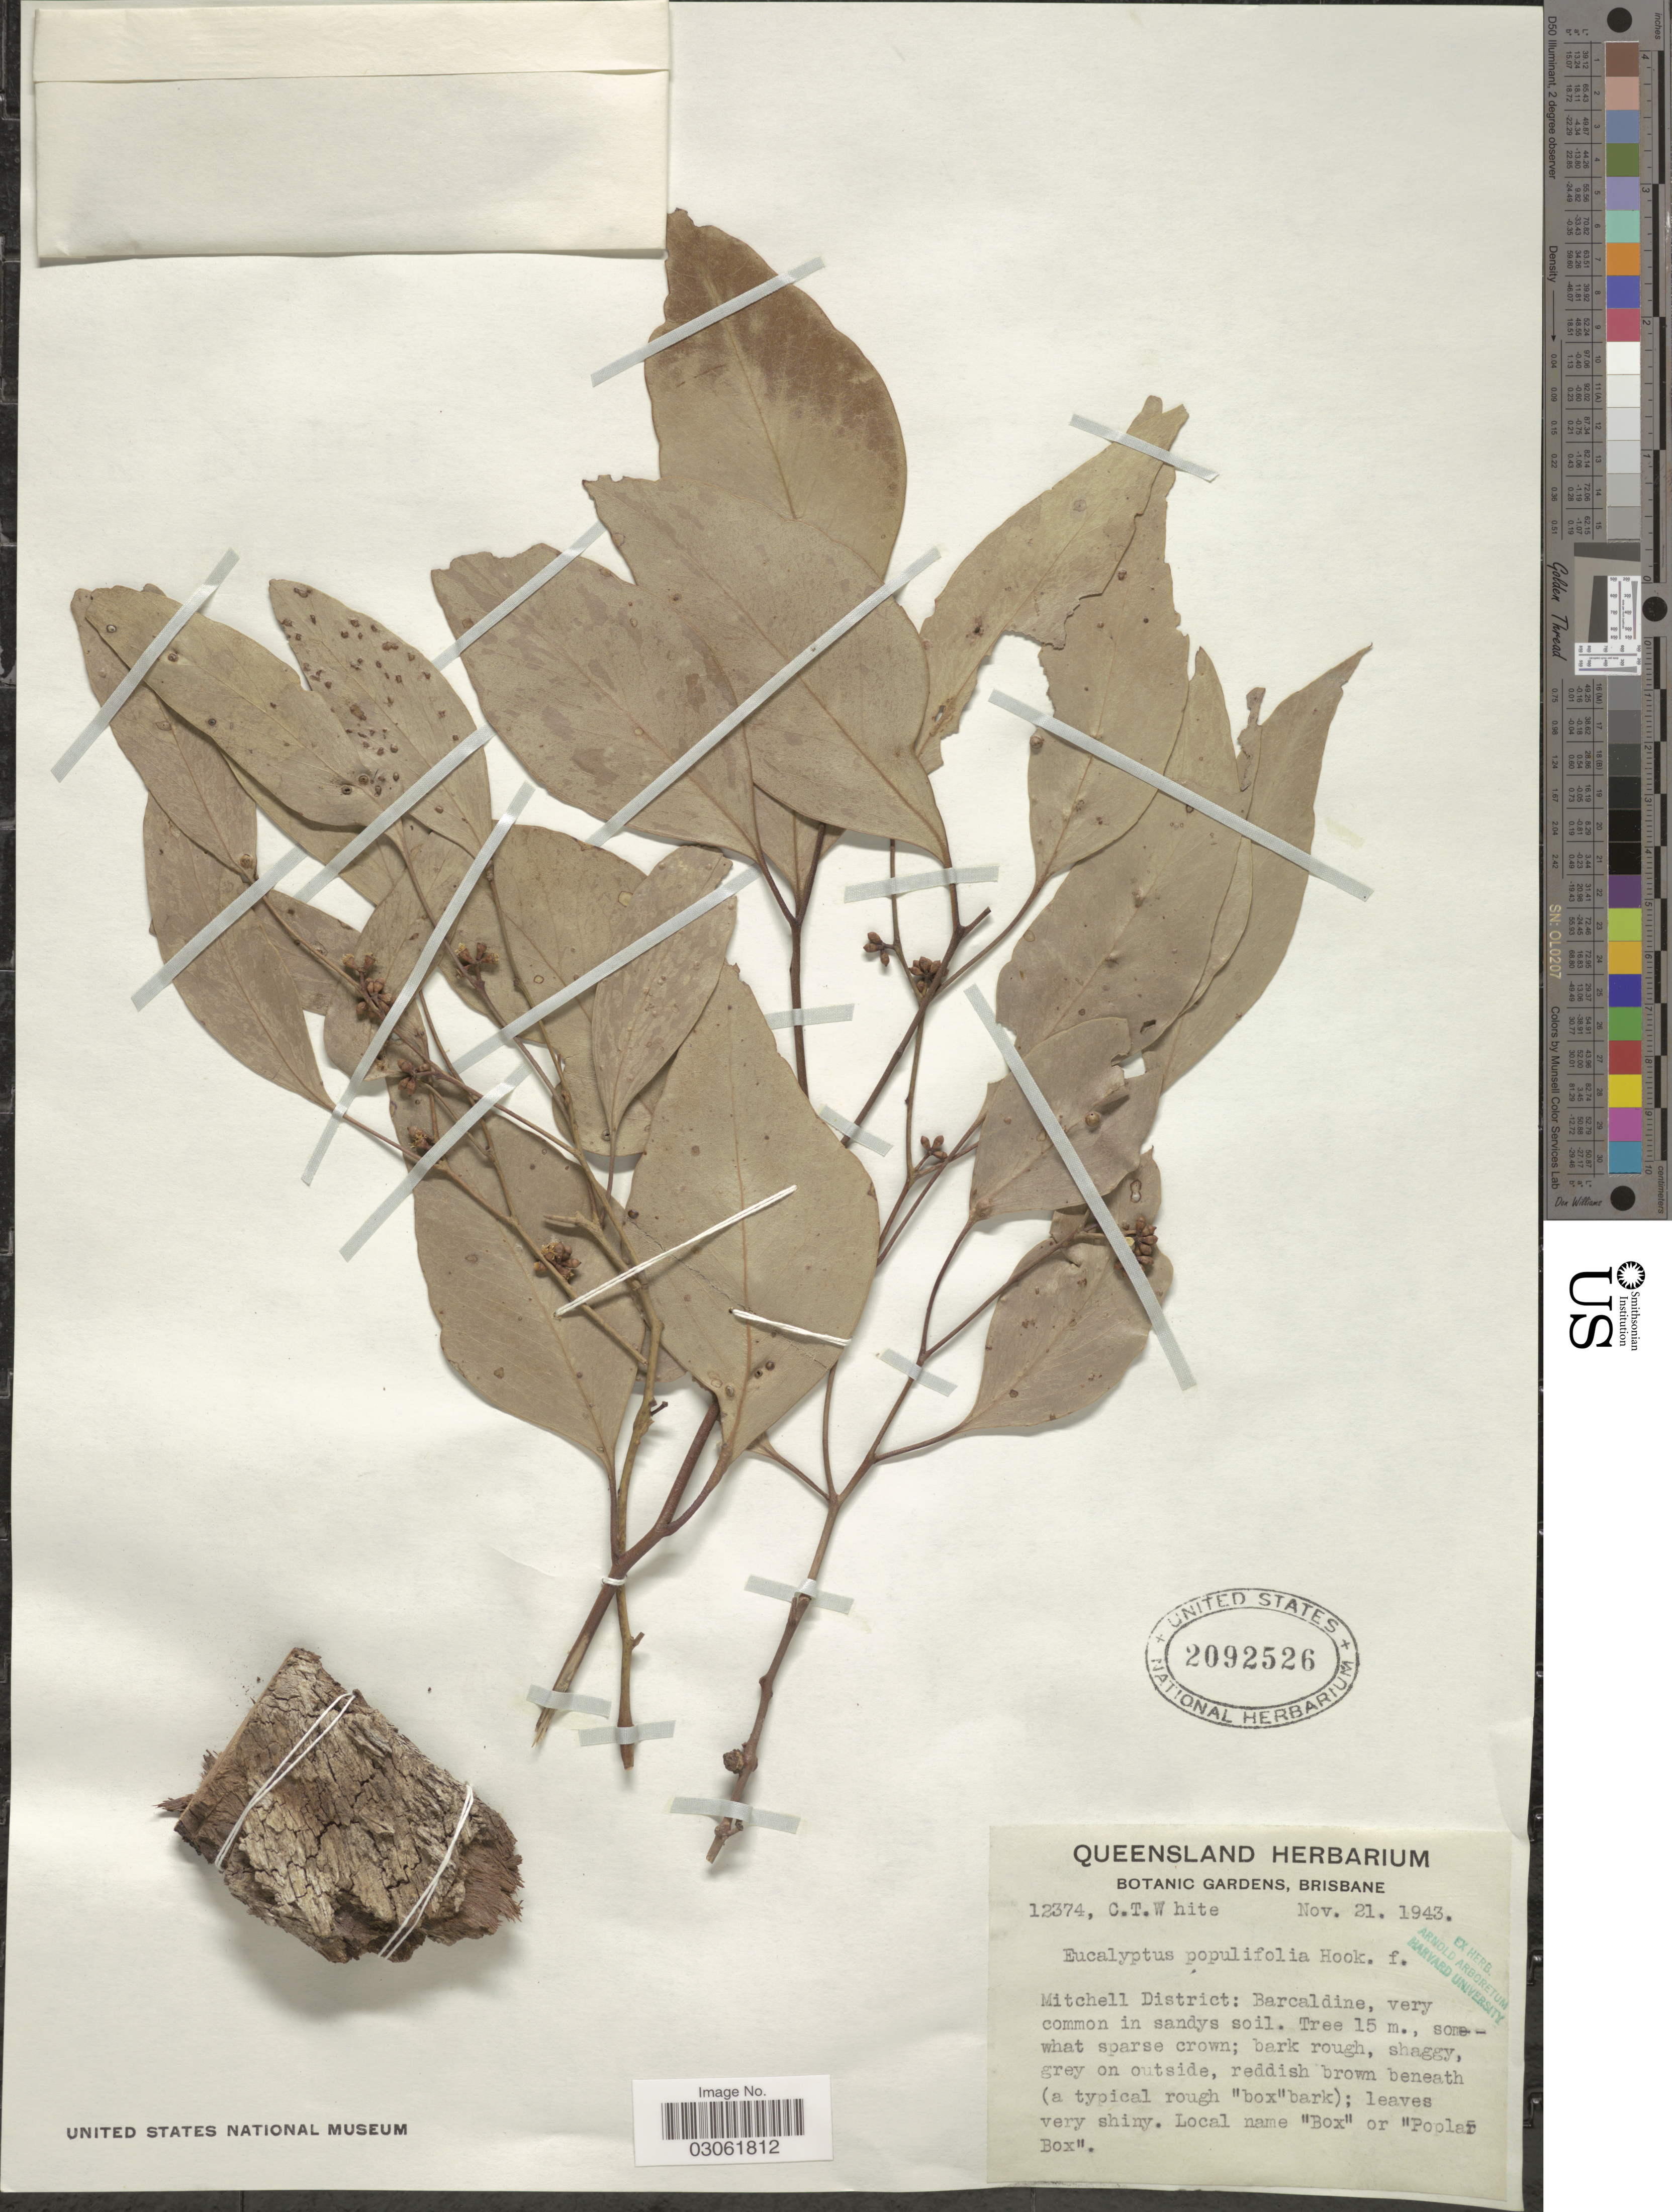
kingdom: Plantae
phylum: Tracheophyta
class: Magnoliopsida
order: Myrtales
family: Myrtaceae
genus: Eucalyptus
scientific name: Eucalyptus populifolia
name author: Desf.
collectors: C. T. White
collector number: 12374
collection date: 1943-11-21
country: Australia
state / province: Queensland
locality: Mitchell District: Barcaldine.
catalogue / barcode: US 2092526